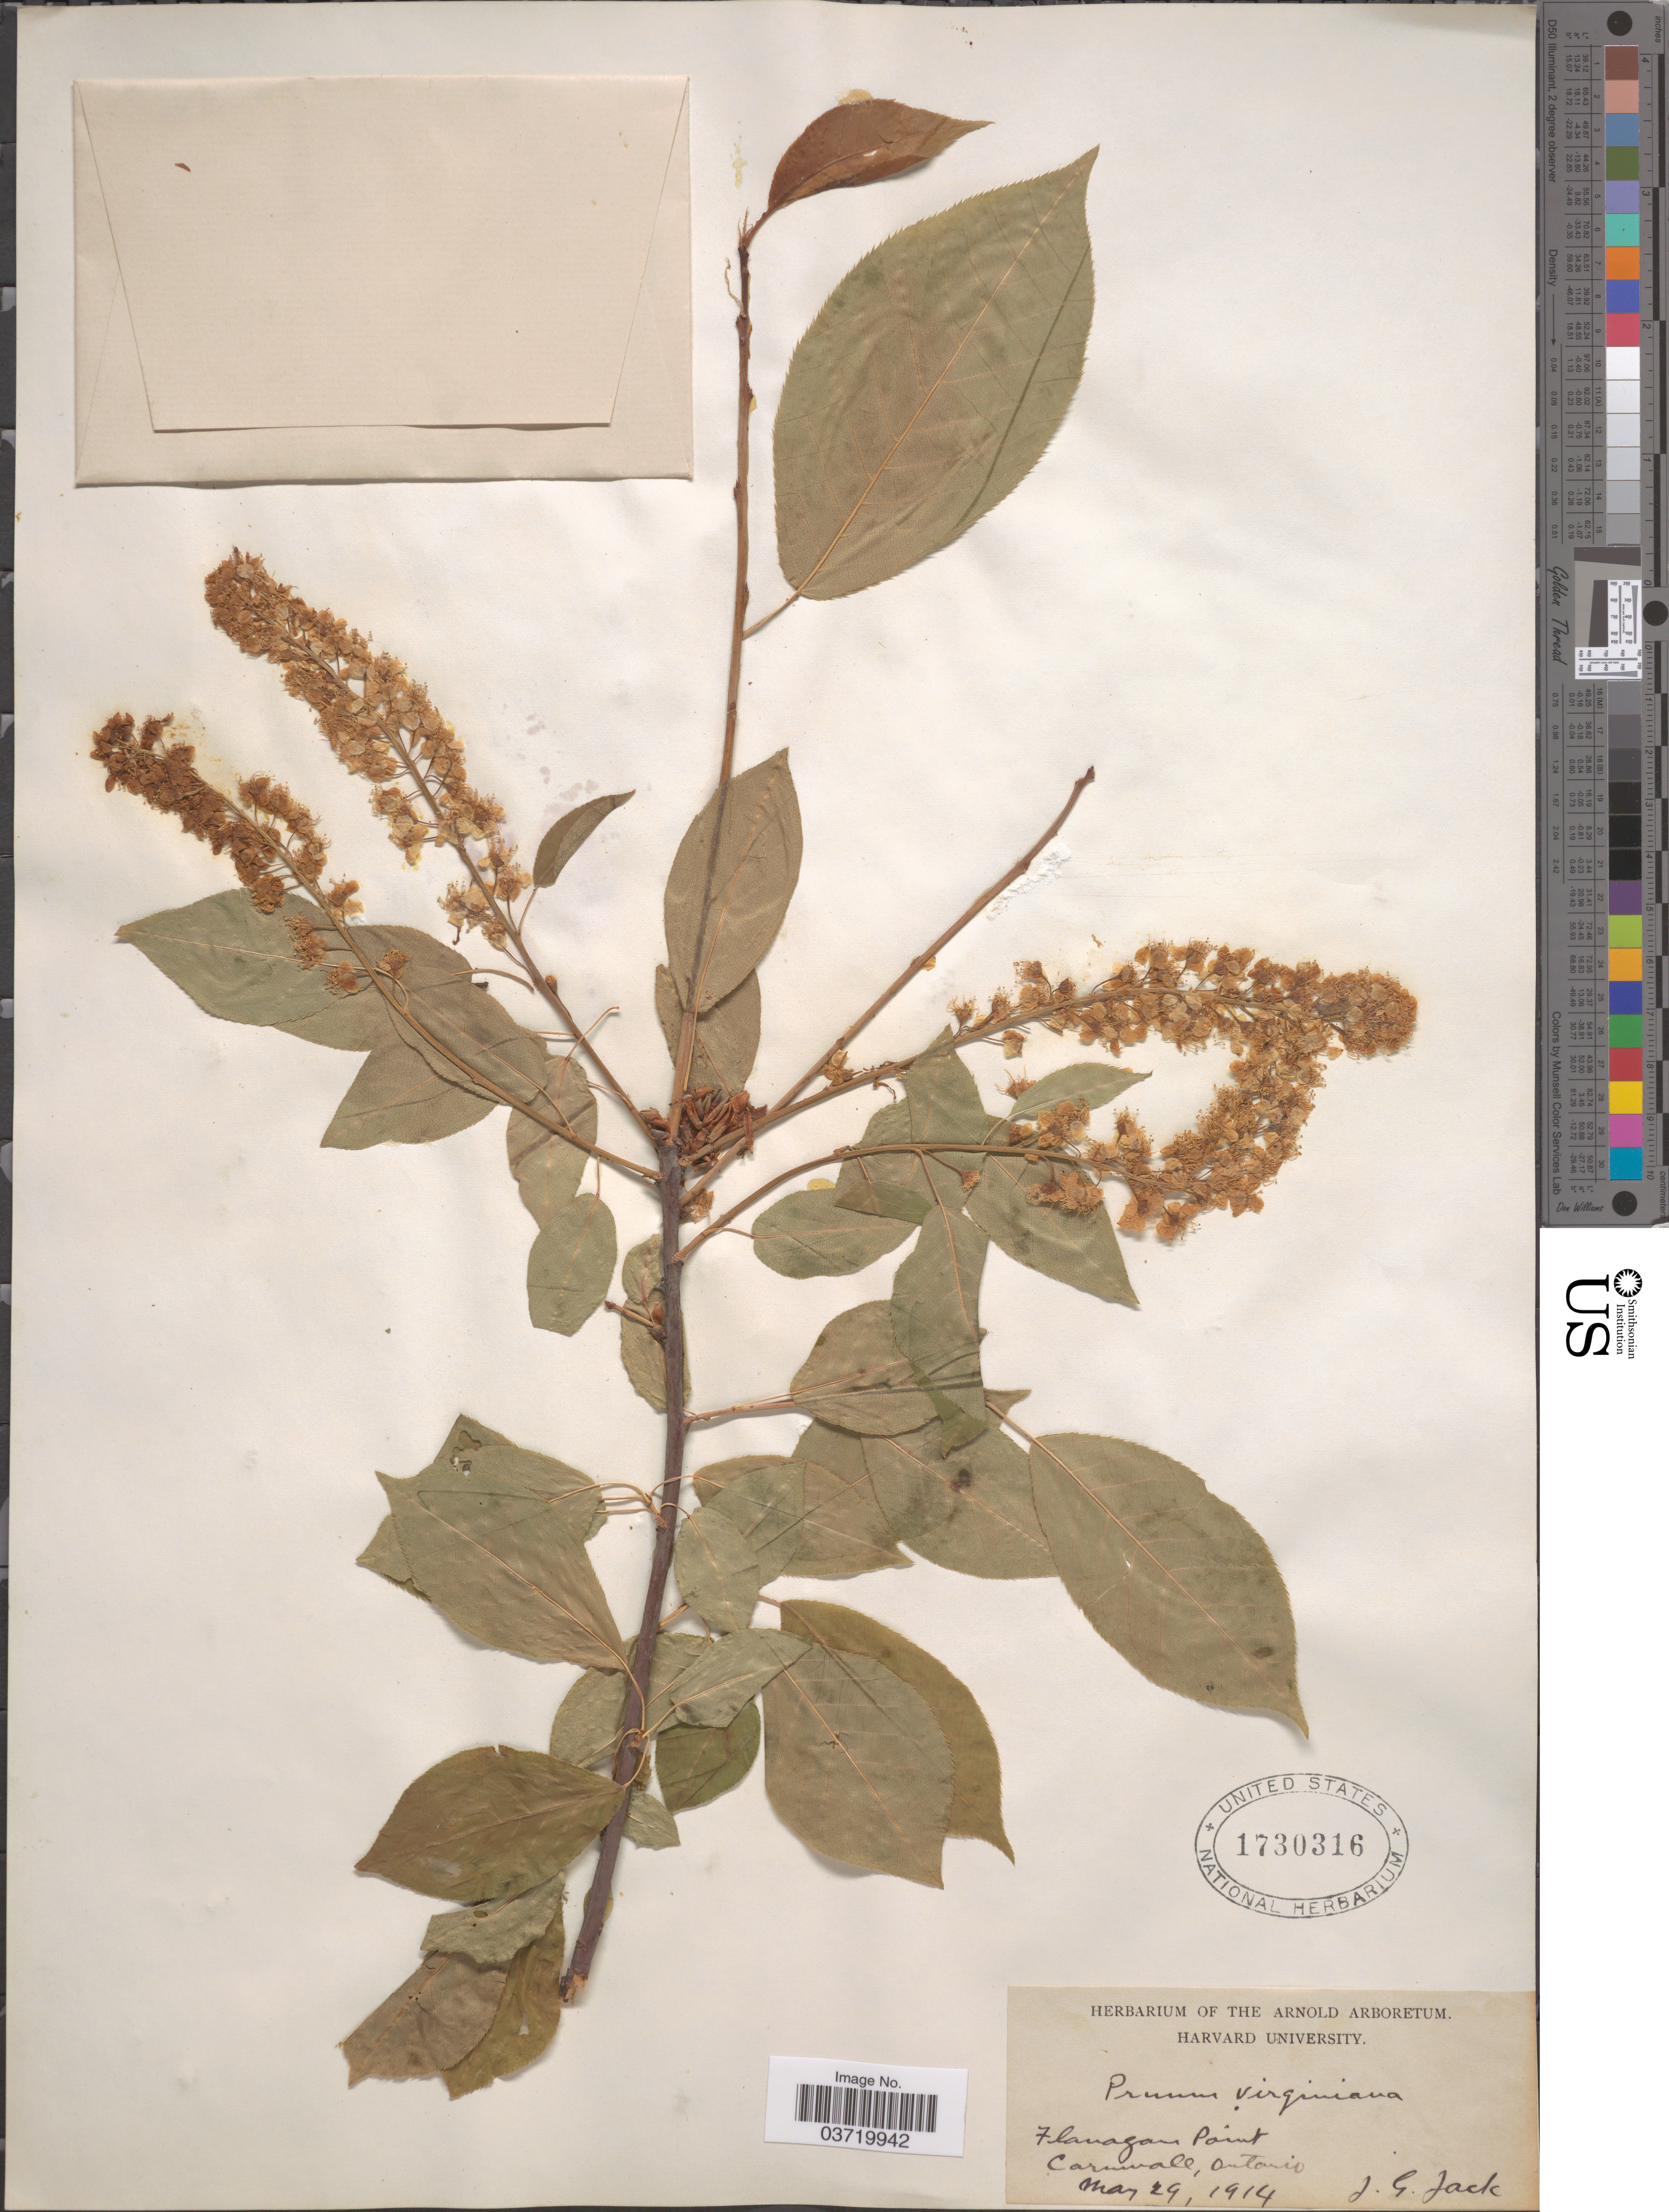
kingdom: Plantae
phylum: Tracheophyta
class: Magnoliopsida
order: Rosales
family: Rosaceae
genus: Prunus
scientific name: Prunus virginiana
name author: L.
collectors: J. G. Jack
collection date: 1914-05-29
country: Canada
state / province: Ontario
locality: Flanagan Point. Cornwall.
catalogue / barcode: US 1730316